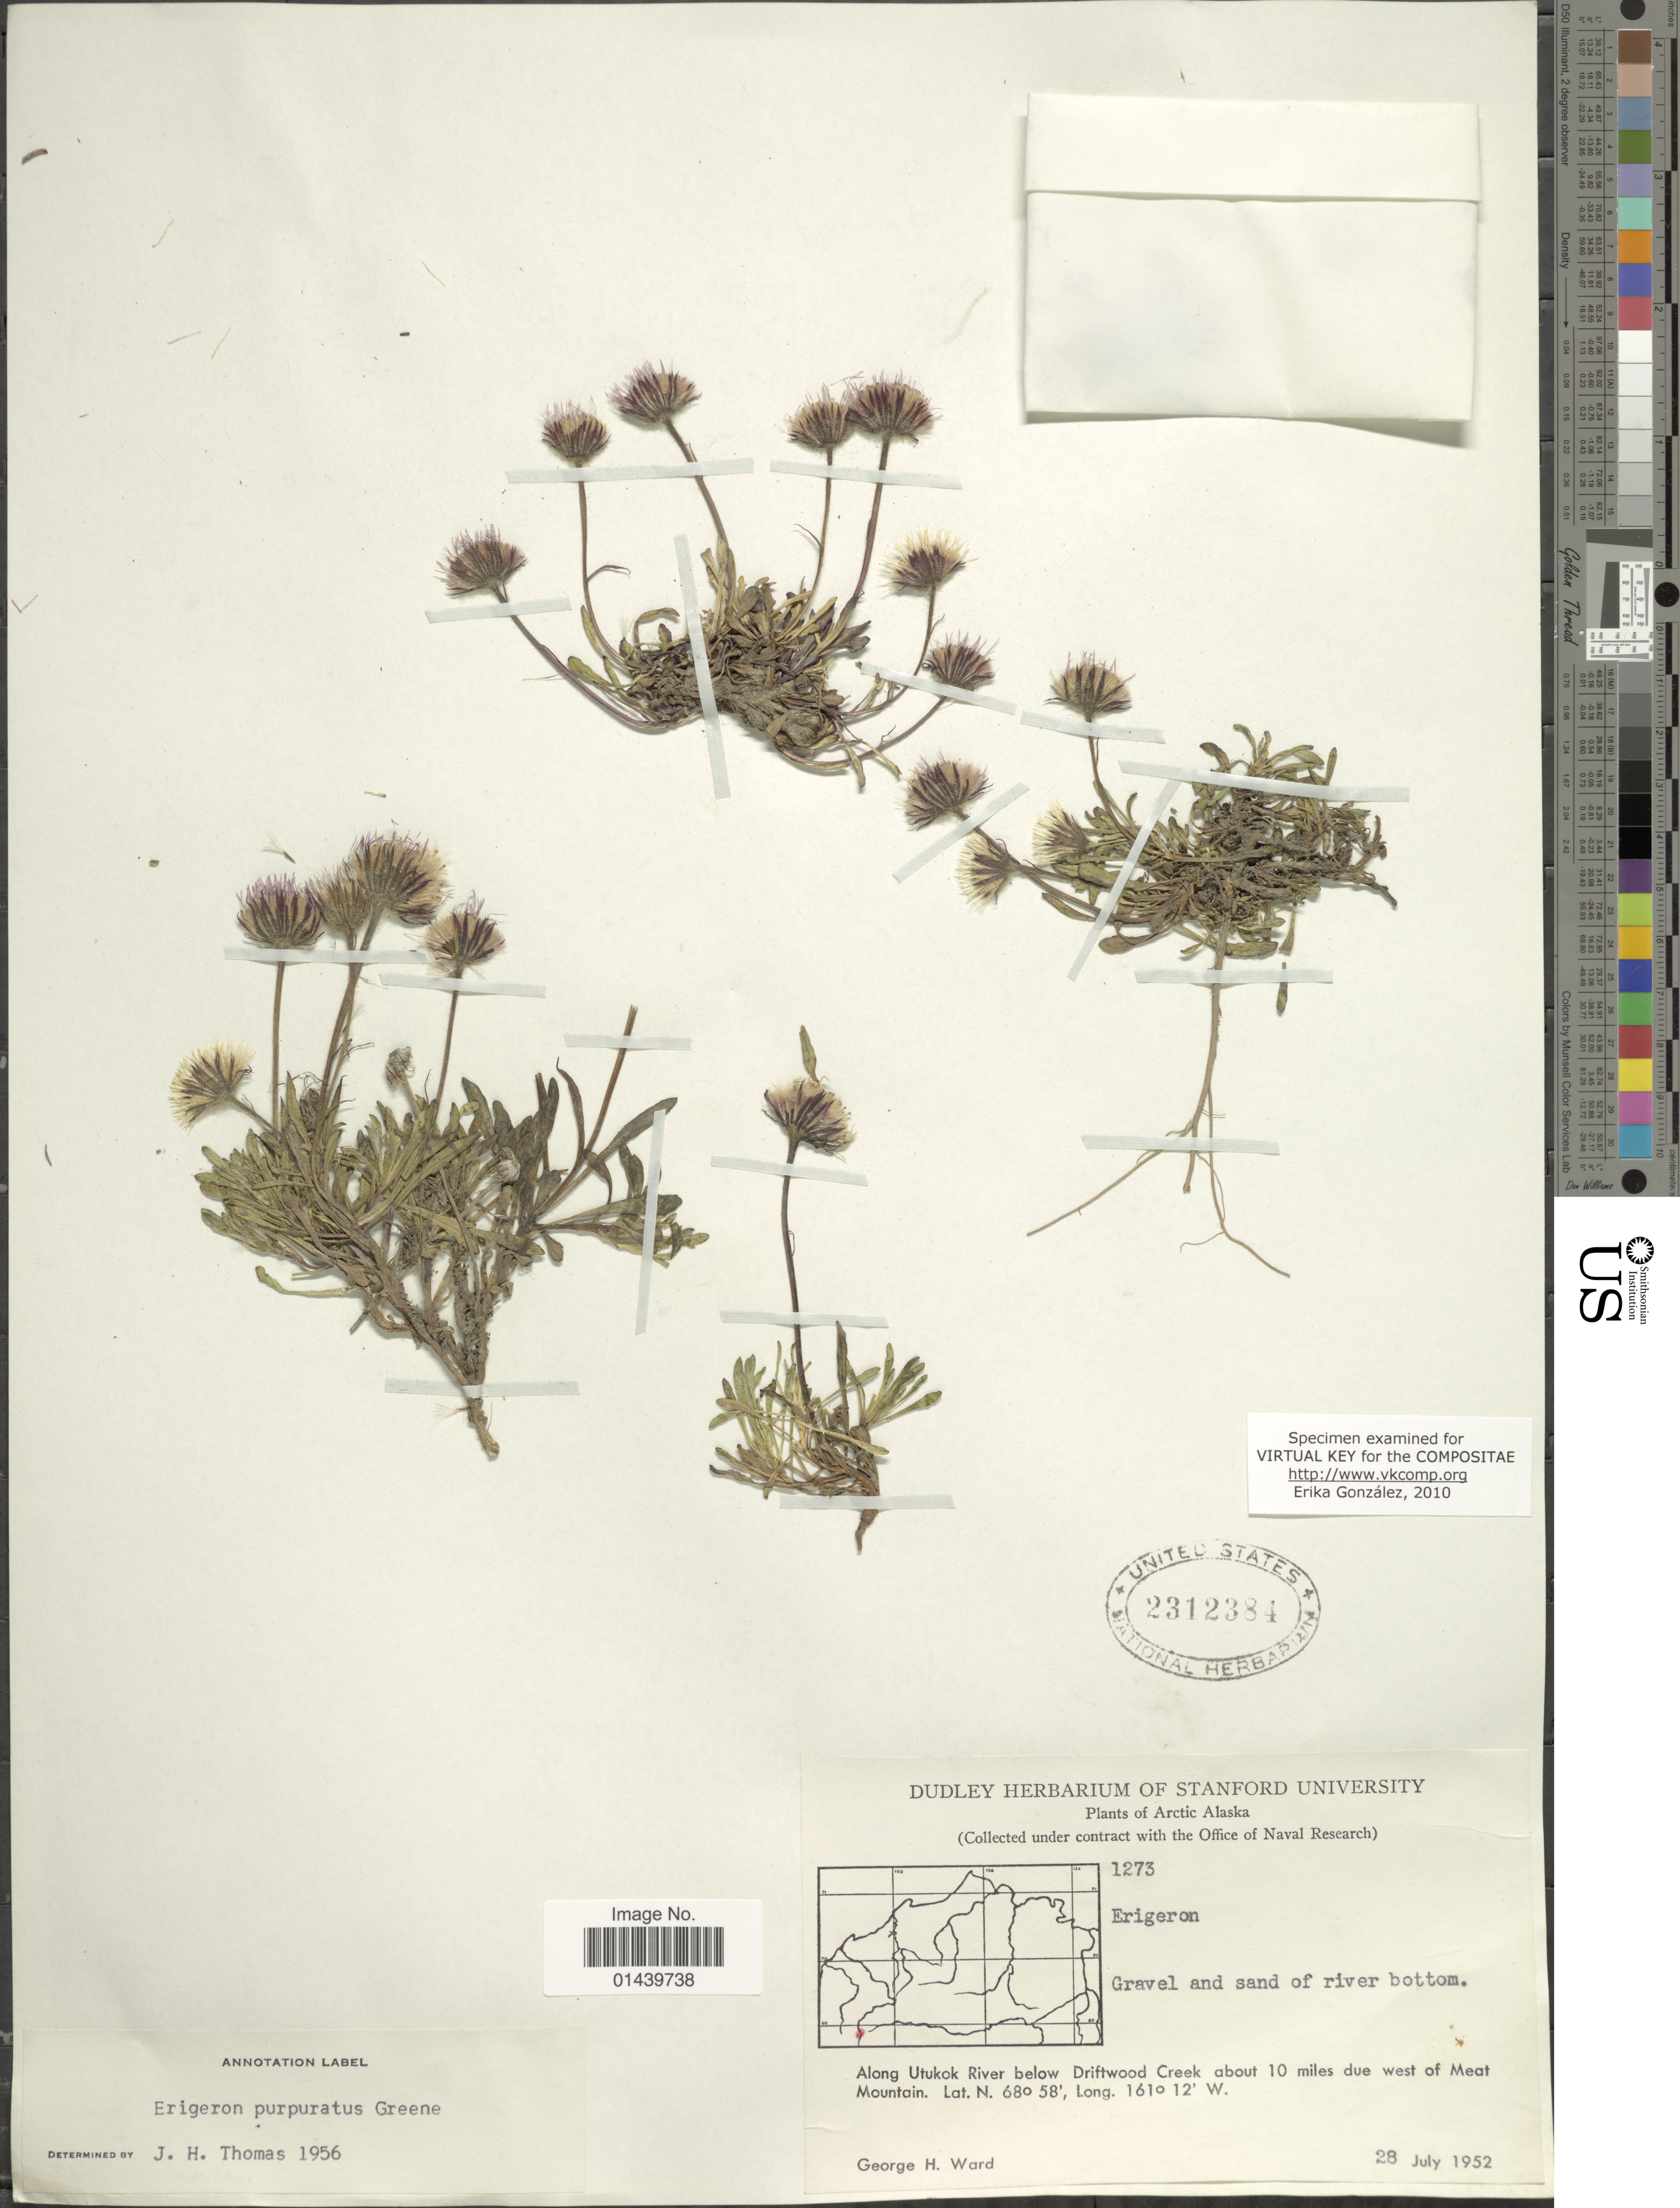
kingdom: Plantae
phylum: Tracheophyta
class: Magnoliopsida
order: Asterales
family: Asteraceae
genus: Erigeron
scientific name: Erigeron purpuratus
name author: Greene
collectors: G. H. Ward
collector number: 1273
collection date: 1952-07-28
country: United States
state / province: Alaska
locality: Along Utukok River below Driftwood Creek about 10 miles due west of Meat Mountain. Arctic Alaska.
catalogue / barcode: US 2312384